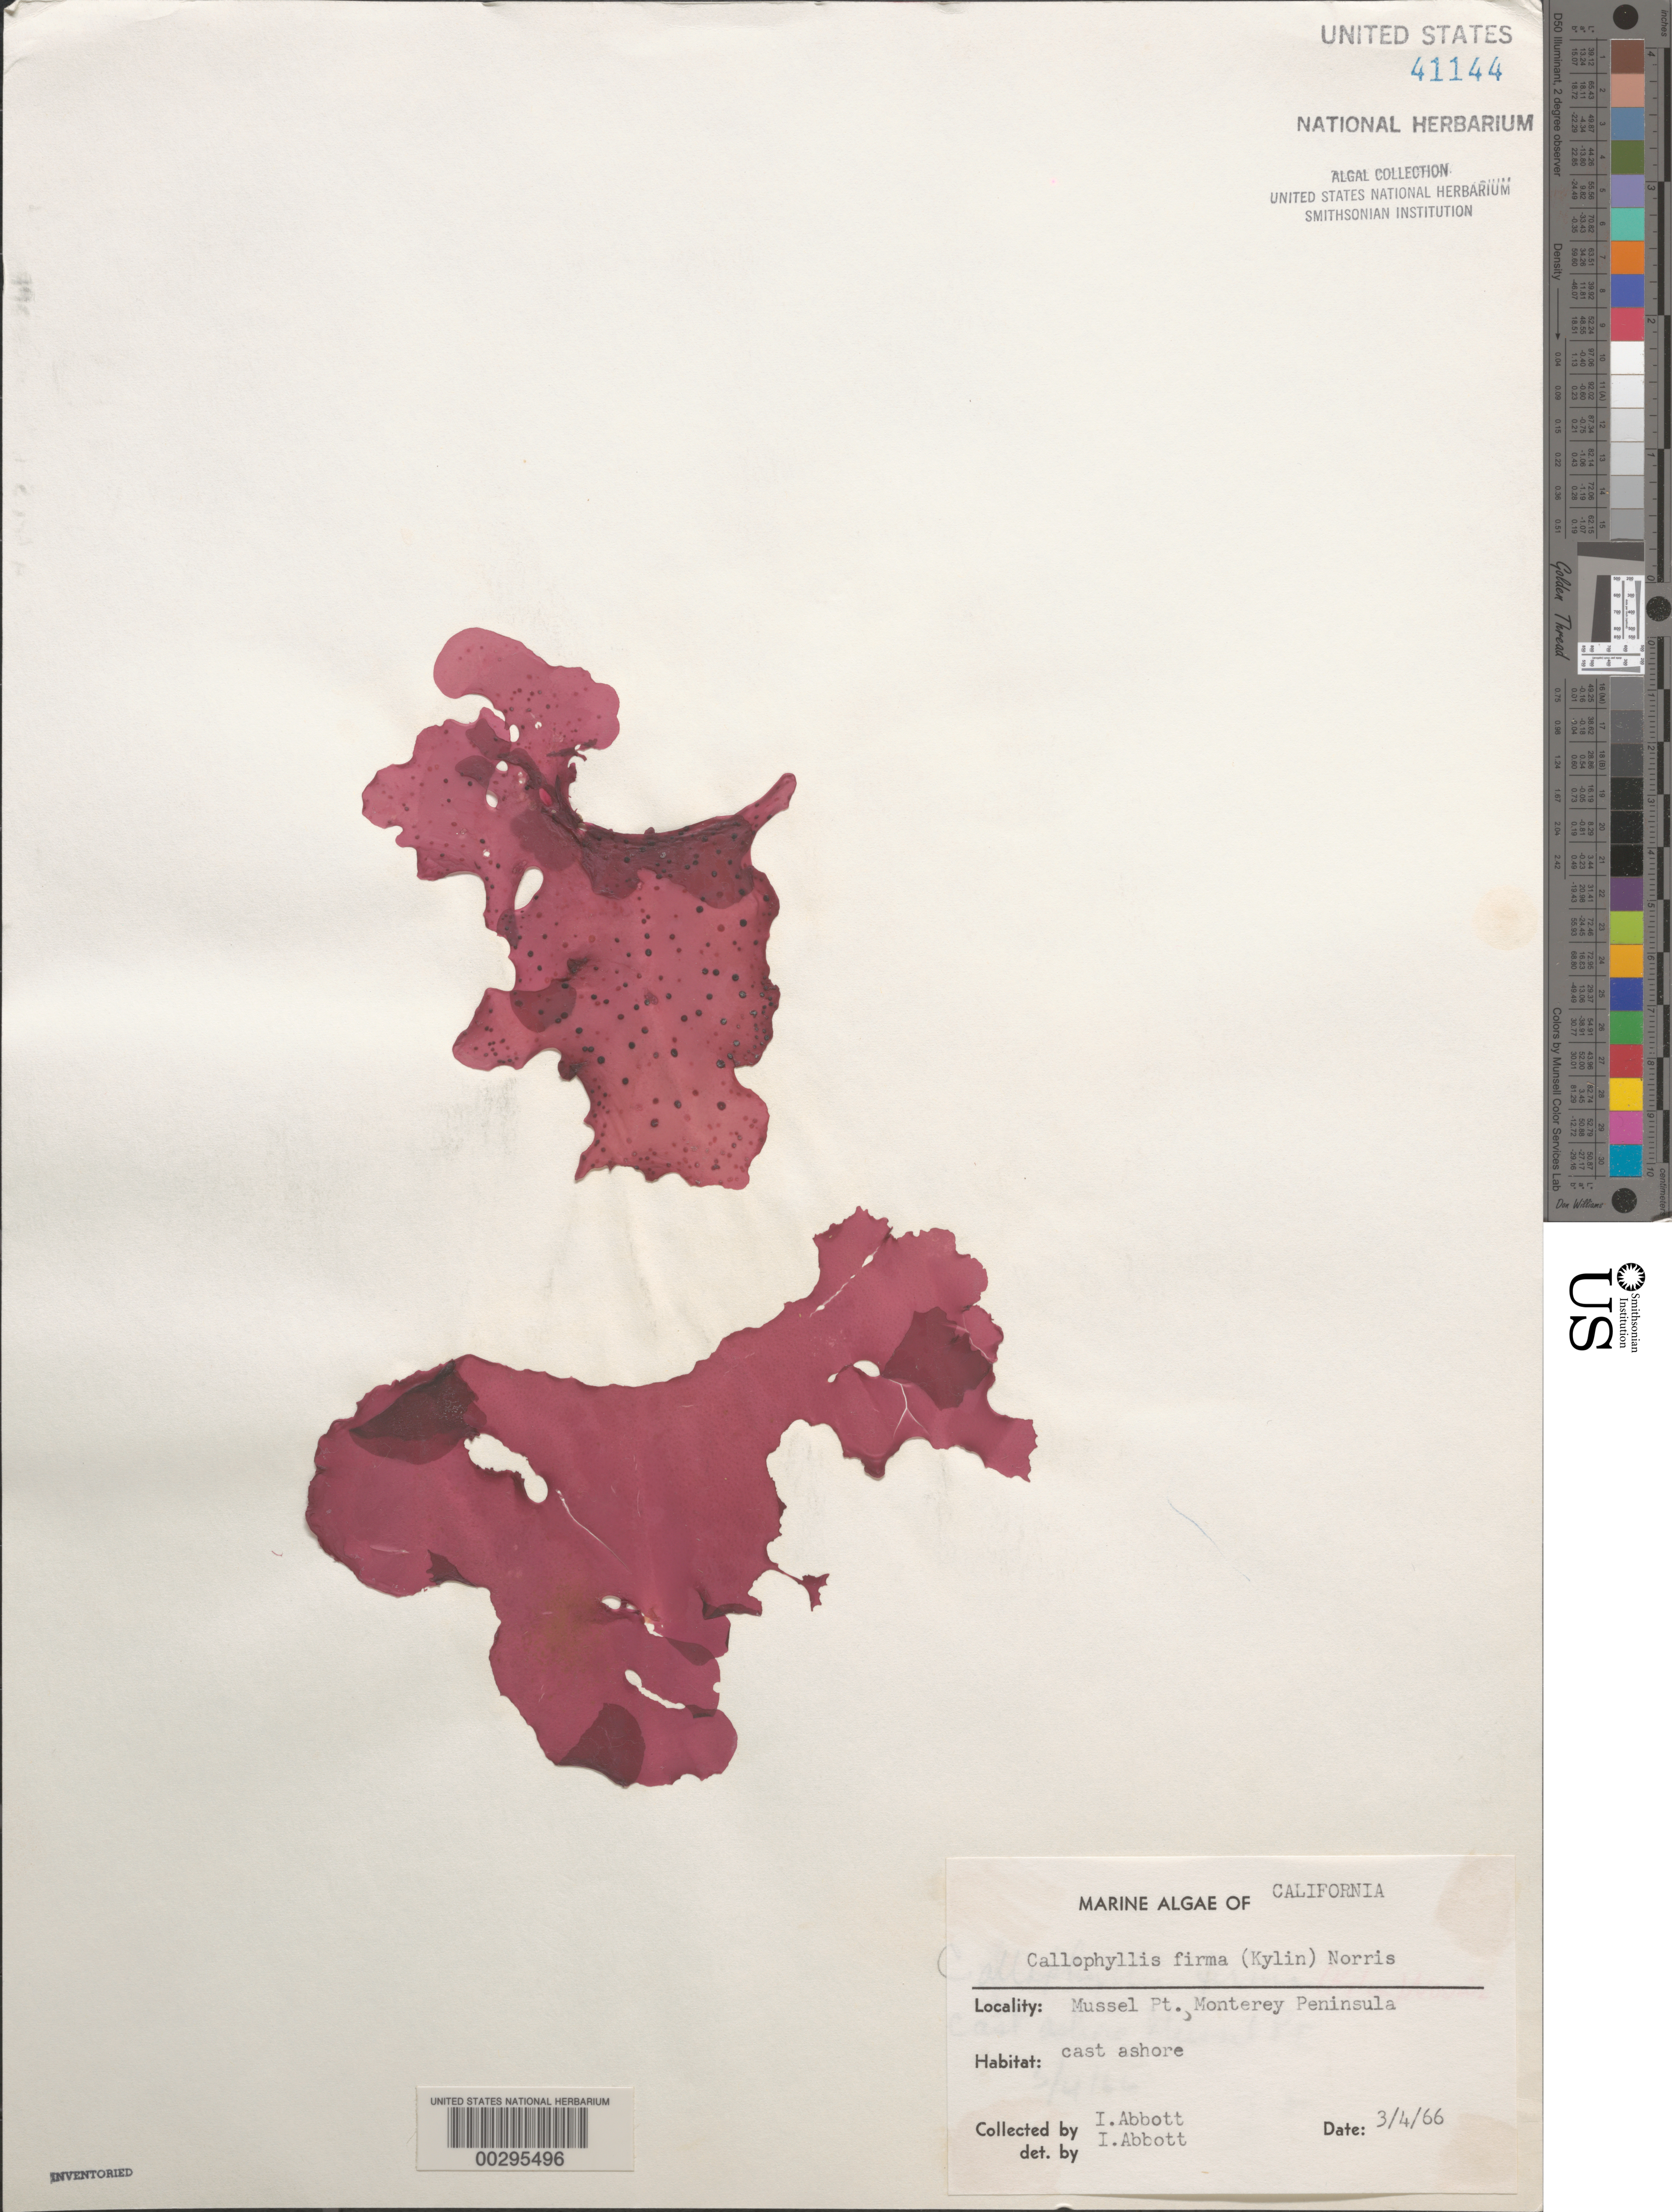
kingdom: Plantae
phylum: Rhodophyta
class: Florideophyceae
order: Gigartinales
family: Kallymeniaceae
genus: Salishia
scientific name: Salishia firma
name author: (Kylin) Clarkston & G.W. Saunders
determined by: Algae name updating Project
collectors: I. A. Abbott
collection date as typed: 04 Mar 1966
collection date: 1966-03-04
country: United States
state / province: California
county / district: Monterey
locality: Mussel Point, Monterey Peninsula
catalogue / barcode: US 41144